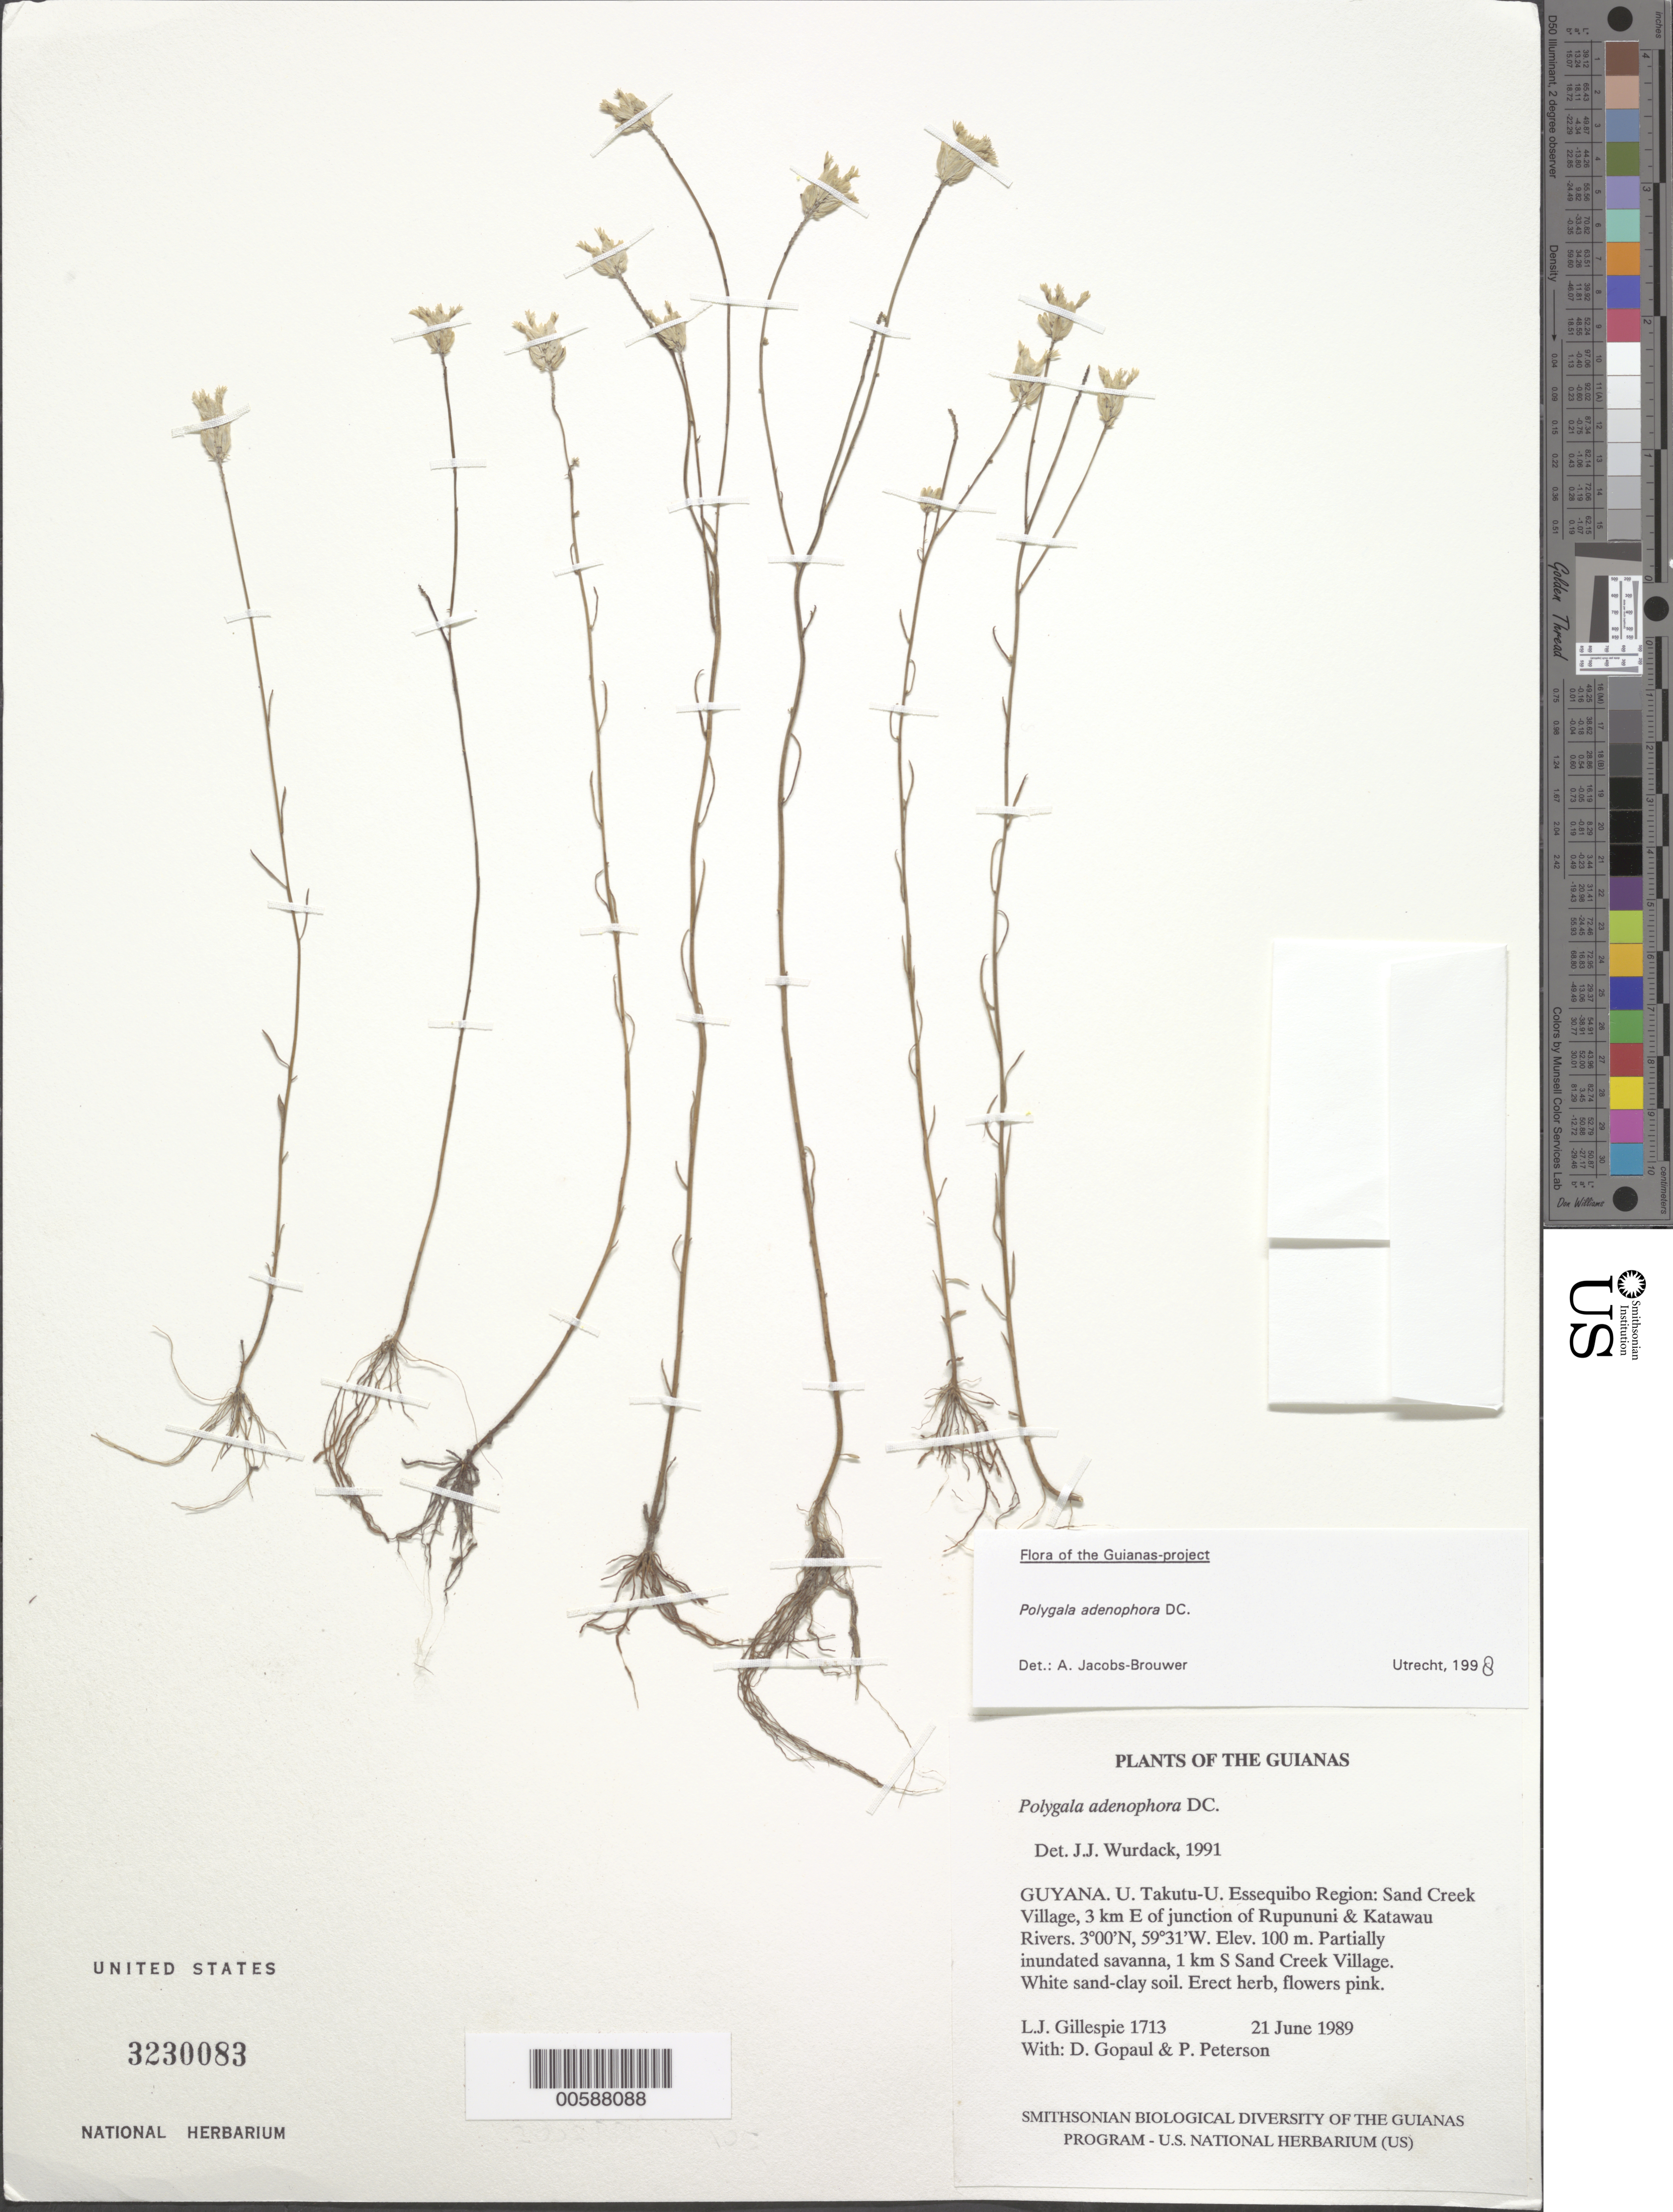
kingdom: Plantae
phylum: Tracheophyta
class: Magnoliopsida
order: Fabales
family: Polygalaceae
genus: Polygala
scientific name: Polygala adenophora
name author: DC.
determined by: Jacobs-Brouwer, A.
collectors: L. J. Gillespie, D. Gopaul & P. M. Peterson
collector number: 1713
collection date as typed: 21 June 1989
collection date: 1989-06-21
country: Guyana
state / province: U. Takutu-U. Essequibo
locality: Sand Creek Village, 3 km E of junction of Rupununi & Katawau Rivers. 1 km S of village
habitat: Partially inundated savanna. White sand-clay soil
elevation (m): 100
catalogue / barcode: US 3230083